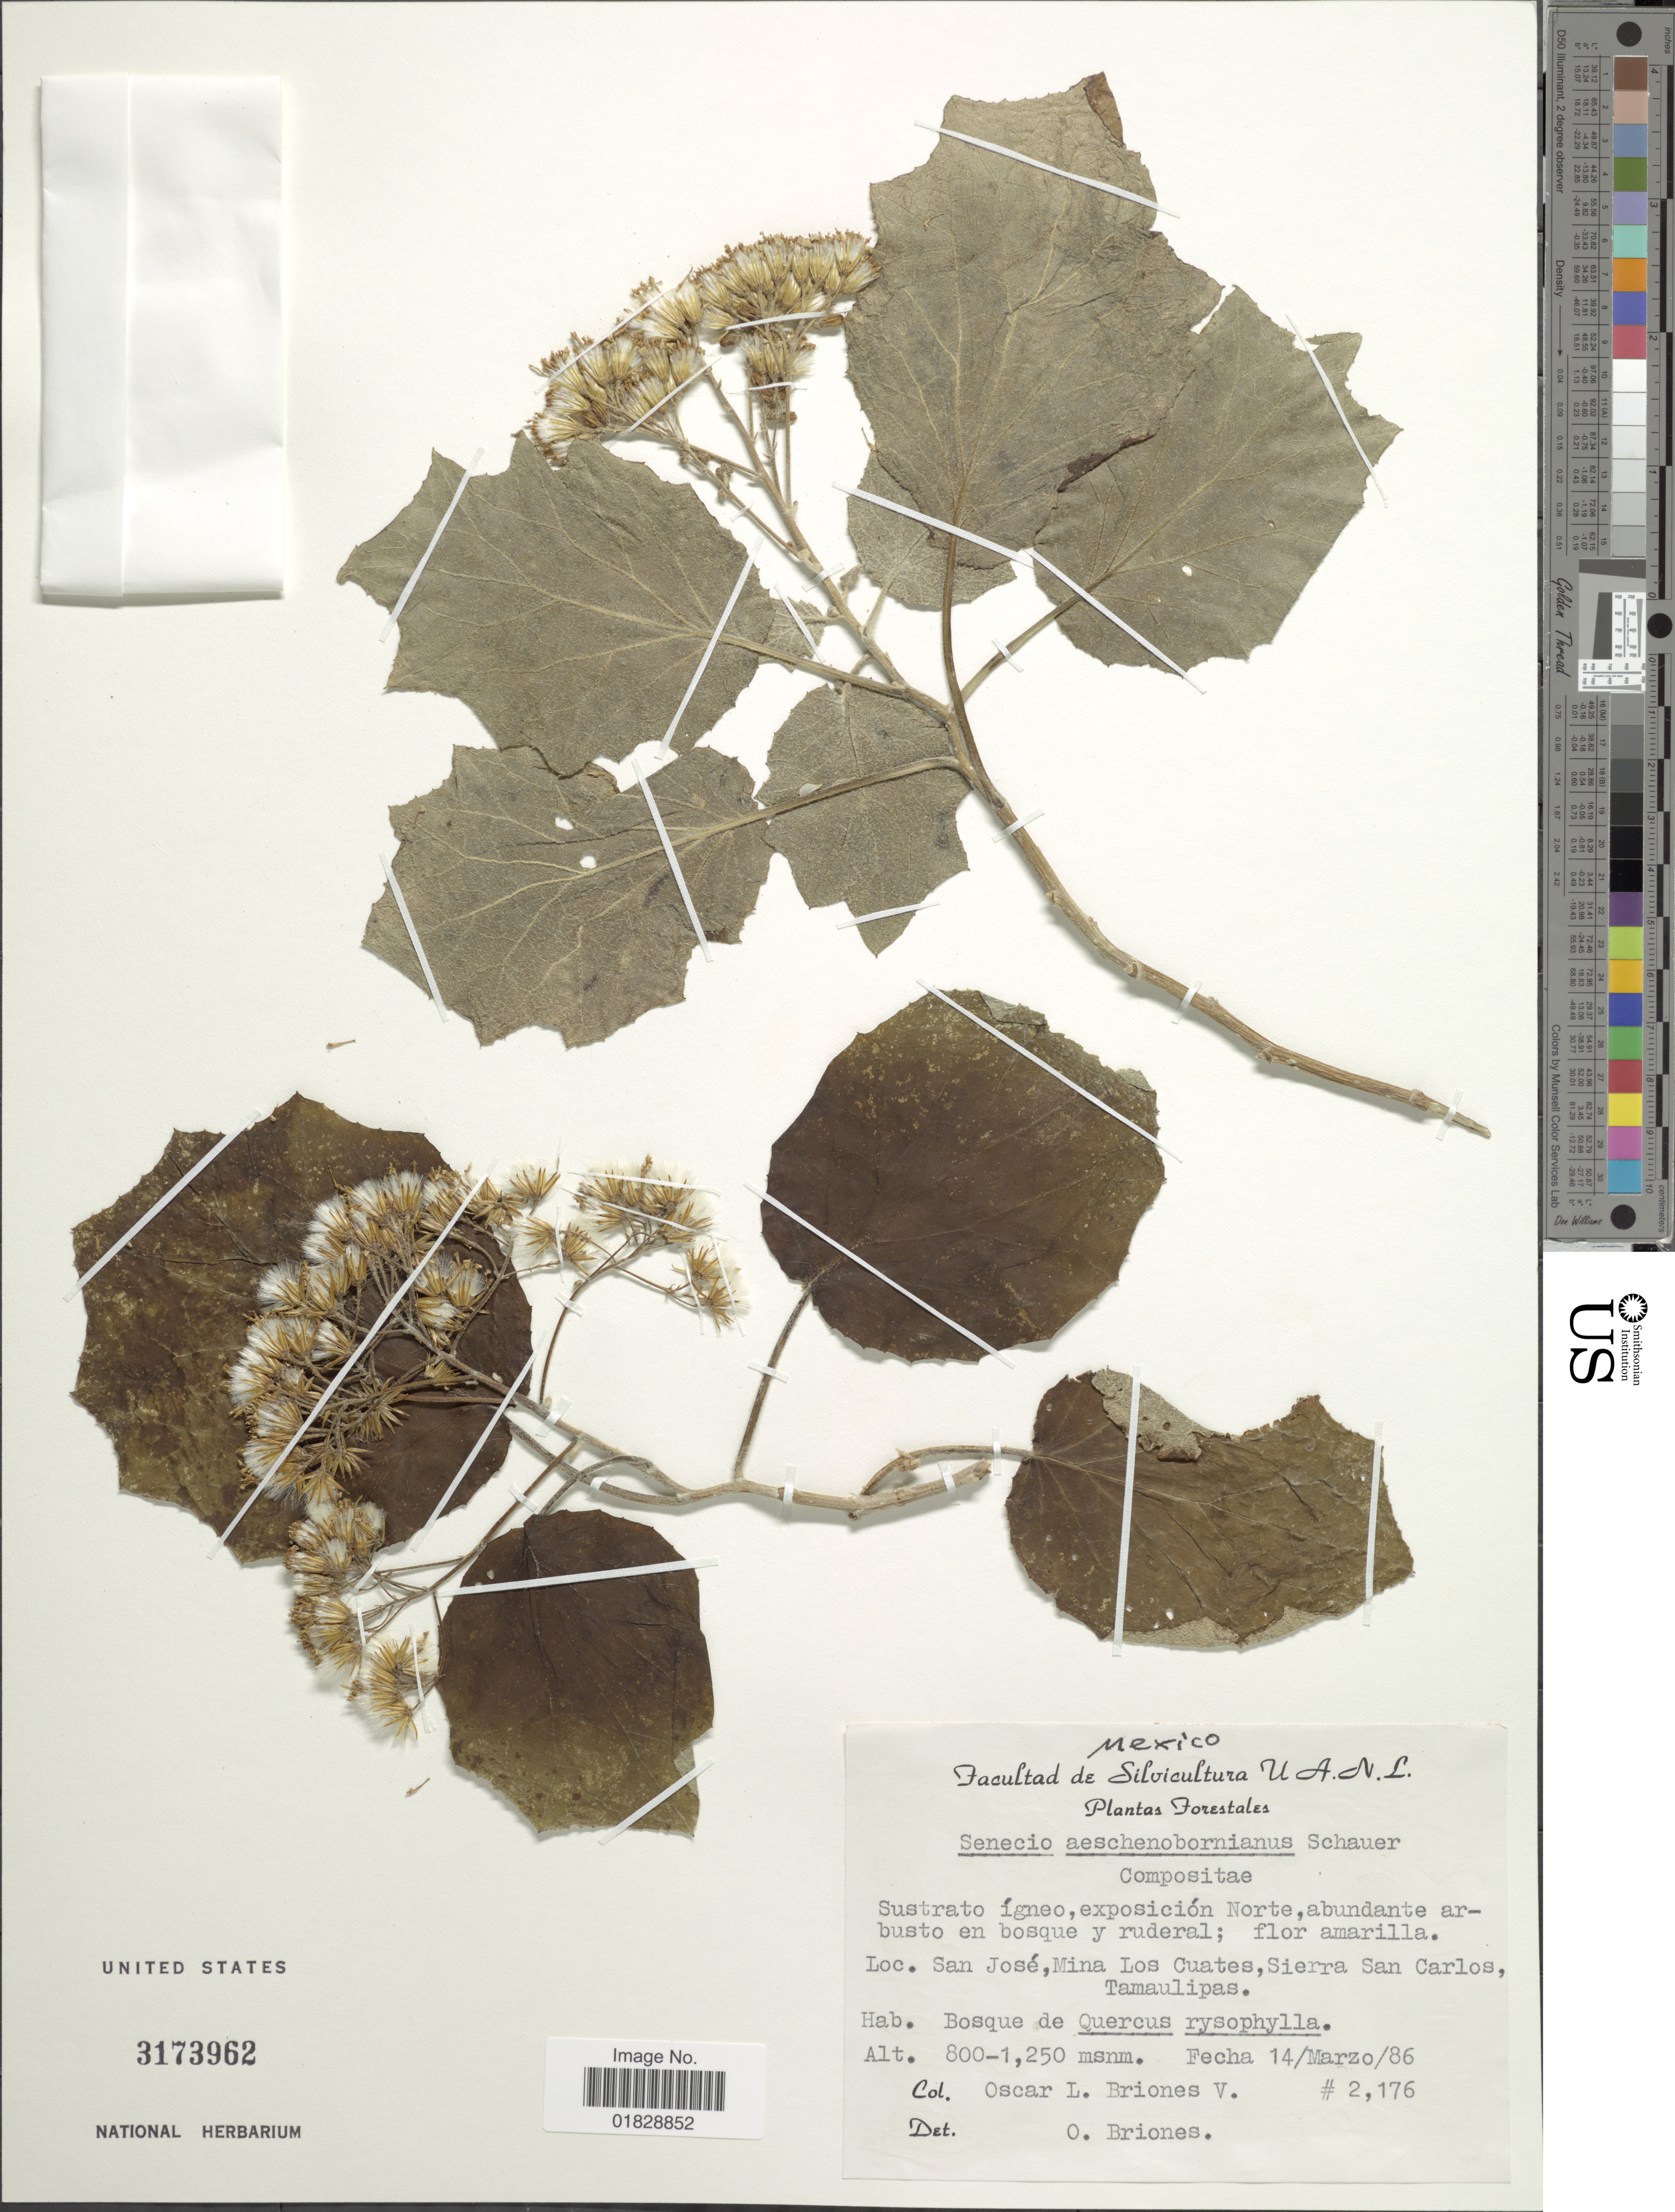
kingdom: Plantae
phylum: Tracheophyta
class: Magnoliopsida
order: Asterales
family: Asteraceae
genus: Roldana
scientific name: Roldana aschenborniana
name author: (S. Schauer) H. Rob. & Brettell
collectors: O. Briones V.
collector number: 2176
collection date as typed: Transcribed d/m/y: 14/3/86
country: Mexico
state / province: Tamaulipas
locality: San José, Mina Los Cuates, Sierra San Carlos, Tamaulipas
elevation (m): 800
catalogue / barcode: US 3173962